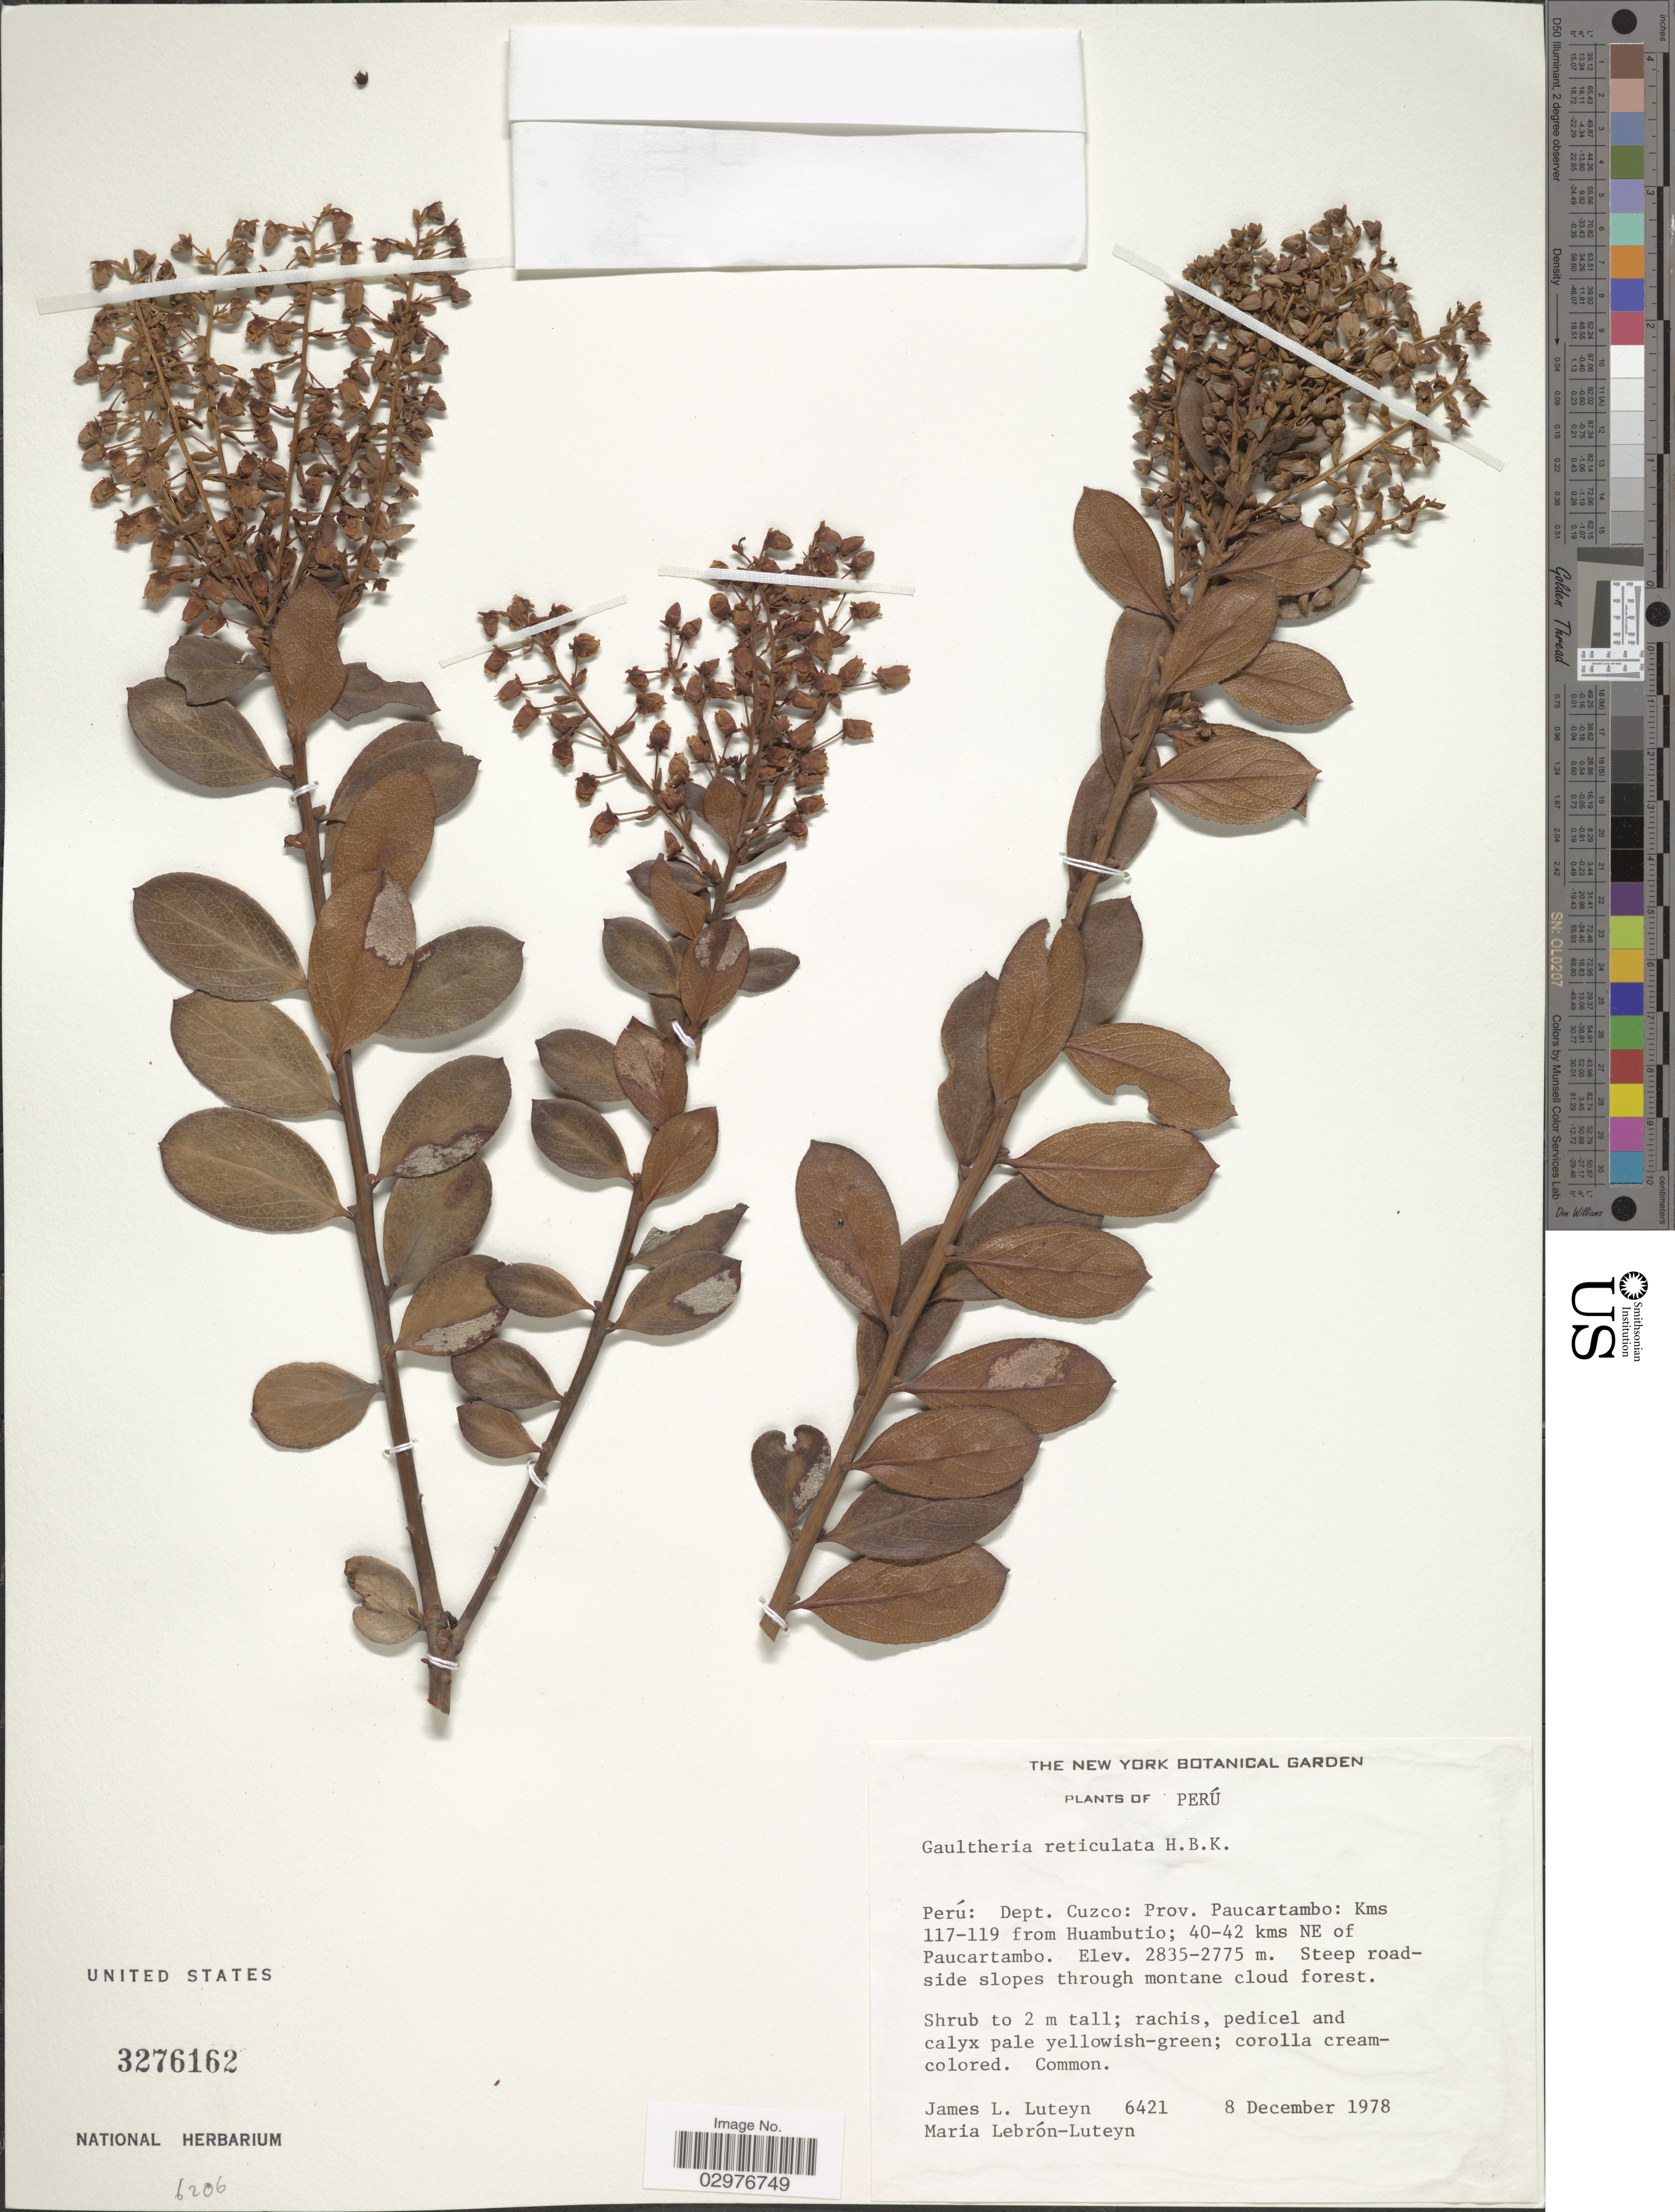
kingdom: Plantae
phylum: Tracheophyta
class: Magnoliopsida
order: Ericales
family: Ericaceae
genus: Gaultheria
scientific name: Gaultheria reticulata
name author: Kunth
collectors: J. Luteyn & M. L. Lebrón-Luteyn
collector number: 6421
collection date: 1978-12-08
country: Peru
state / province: Cusco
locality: Dept. Cuzco: Prov. Paucartambo: Kms 117-119 from Huambutio; 40-42 kms NE of Paucartambo.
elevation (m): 2775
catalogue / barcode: US 3276162